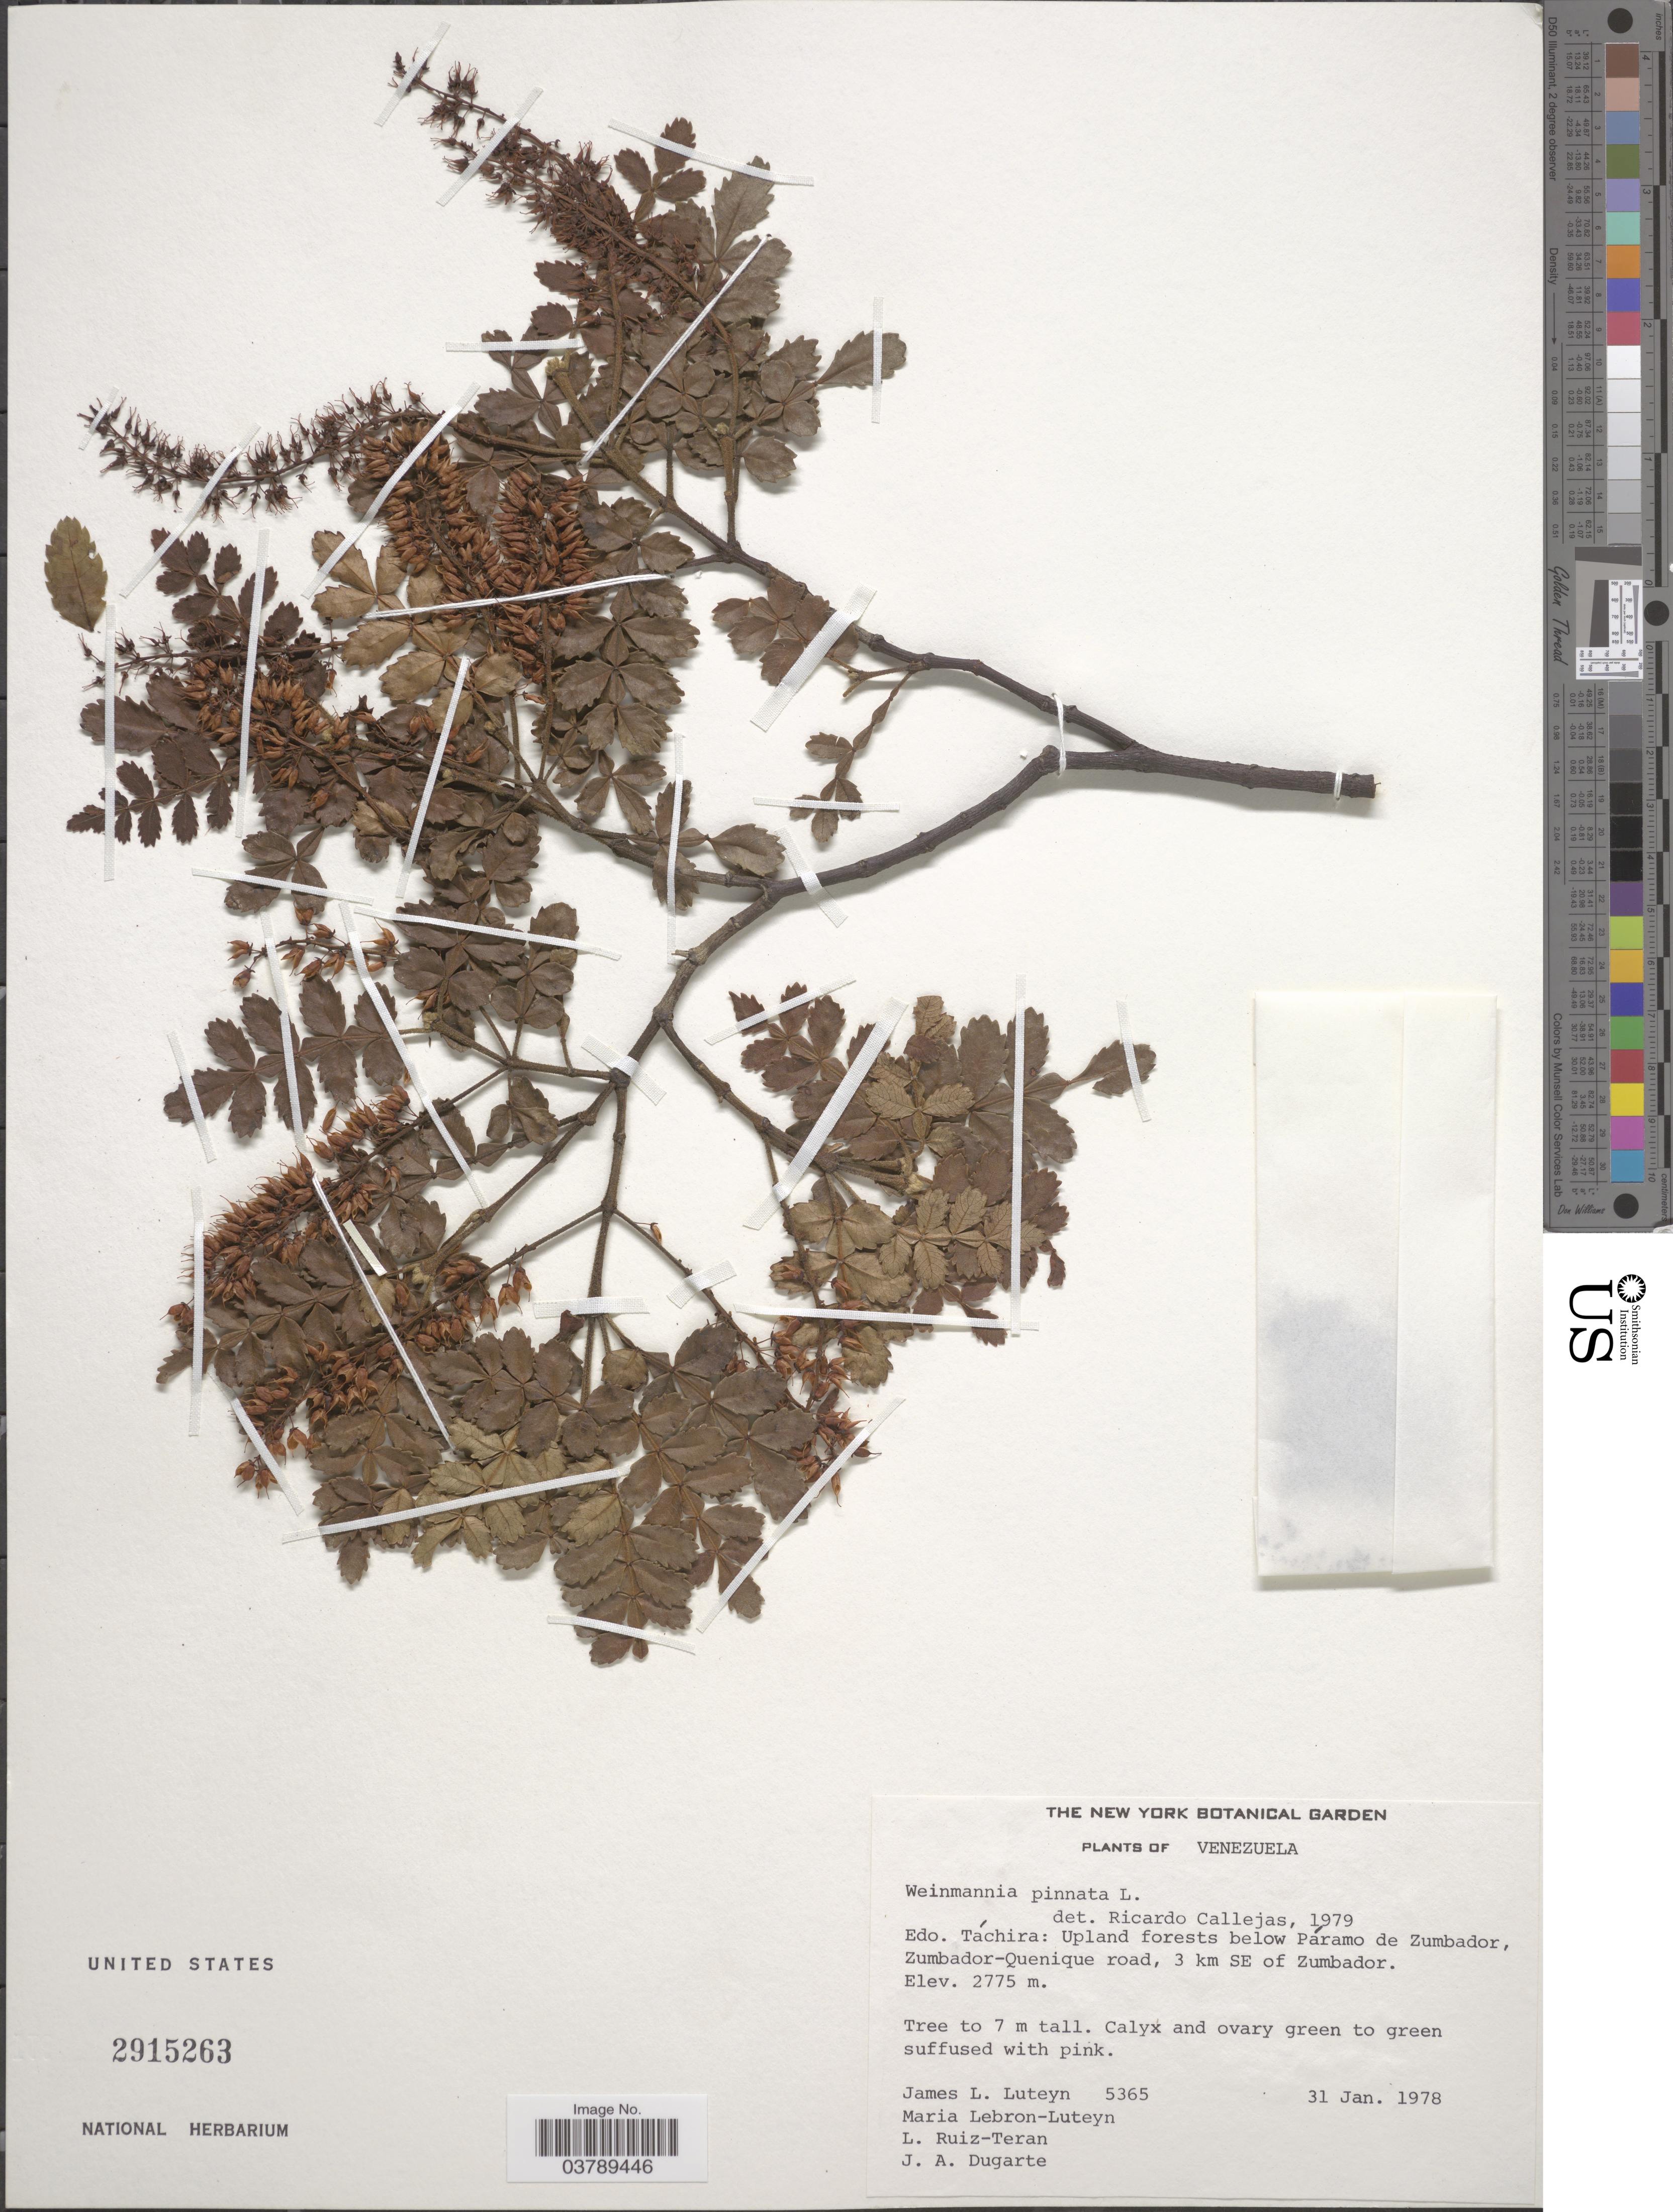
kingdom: Plantae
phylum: Tracheophyta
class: Magnoliopsida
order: Oxalidales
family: Cunoniaceae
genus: Weinmannia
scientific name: Weinmannia pinnata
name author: L.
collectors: J. L. Luteyn, M. L. Lebrón-Luteyn, L. E. Ruíz-Terán & J. Dugarte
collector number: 5365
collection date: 1978-01-31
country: Venezuela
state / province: Tachira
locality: Edo. Táchira: Upland forests below Páramo de Zumbador, Zumbador-Quenique road, 3 km SE of Zumbador.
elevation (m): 2775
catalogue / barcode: US 2915263